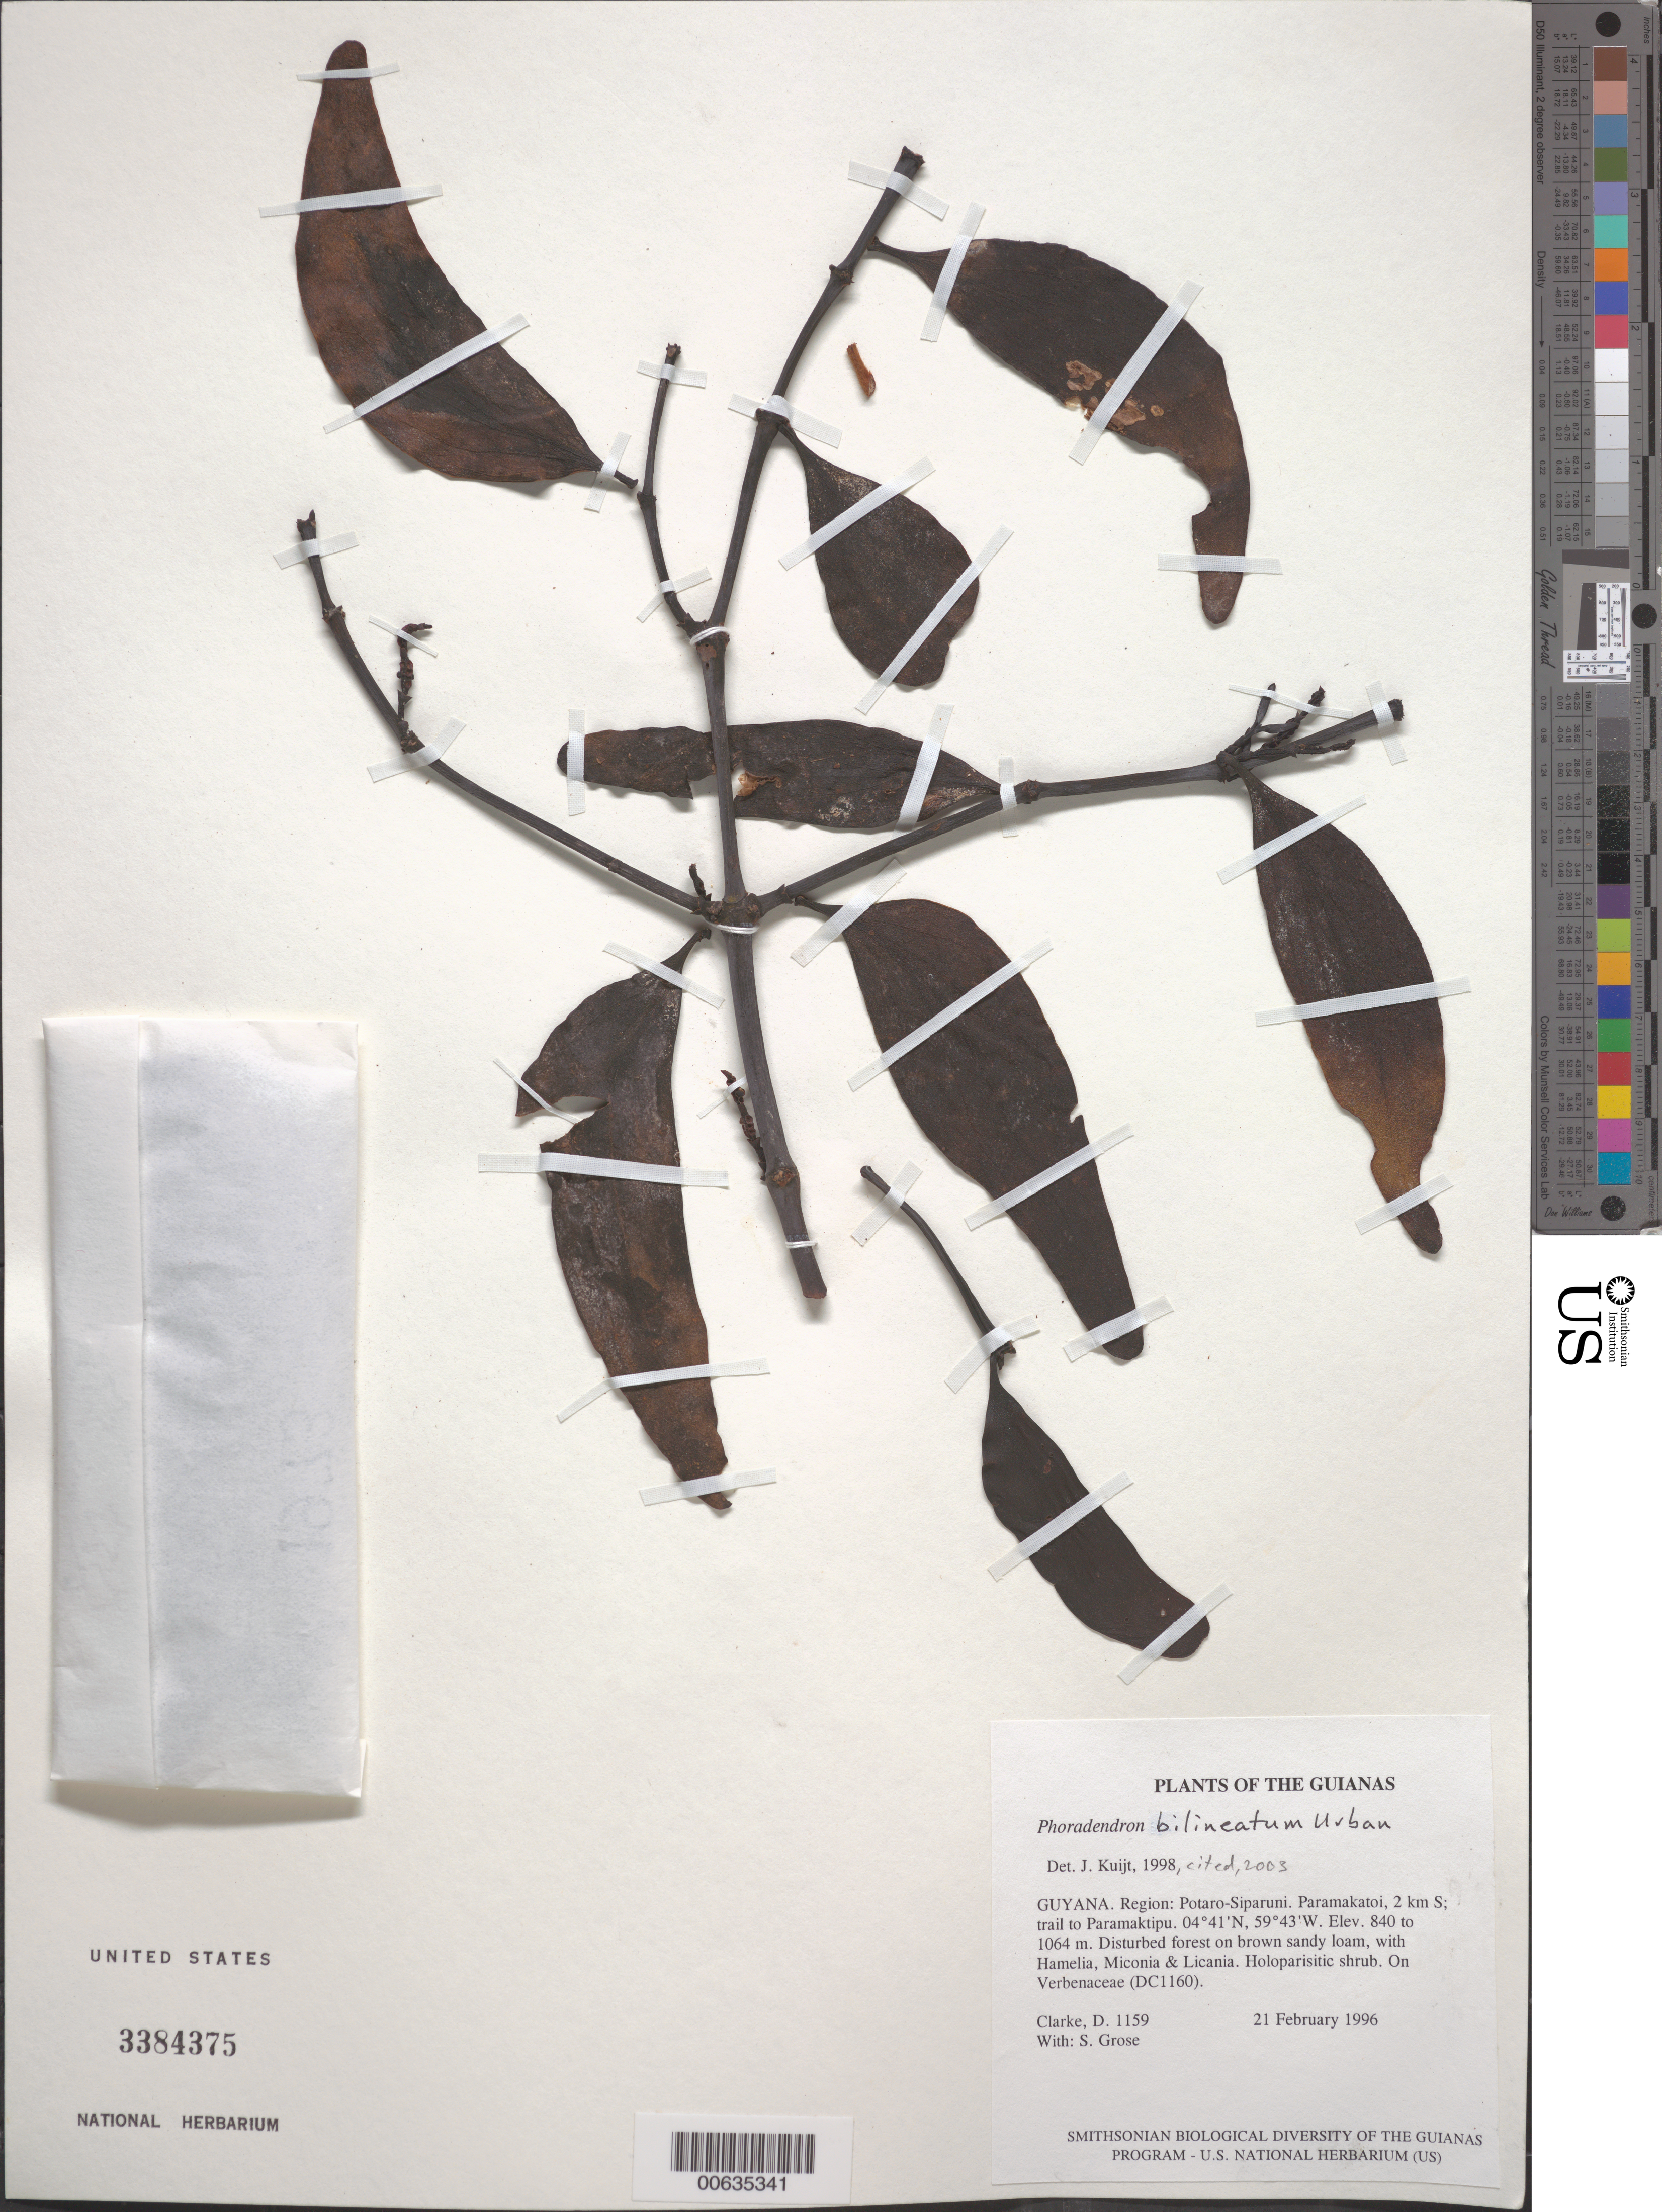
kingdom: Plantae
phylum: Tracheophyta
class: Magnoliopsida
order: Santalales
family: Viscaceae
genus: Phoradendron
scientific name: Phoradendron bilineatum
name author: Urb.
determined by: Kuijt, Job, (CANADA)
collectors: H. D. Clarke & S. Grose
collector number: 1159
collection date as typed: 21 February 1996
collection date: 1996-02-21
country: Guyana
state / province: Potaro-Siparuni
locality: Paramakatoi, 2 km S; trail to Paramaktipu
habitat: Disturbed forest on brown sandy loam, with Hamelia, Miconia & Licania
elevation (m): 840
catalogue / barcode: US 3384375